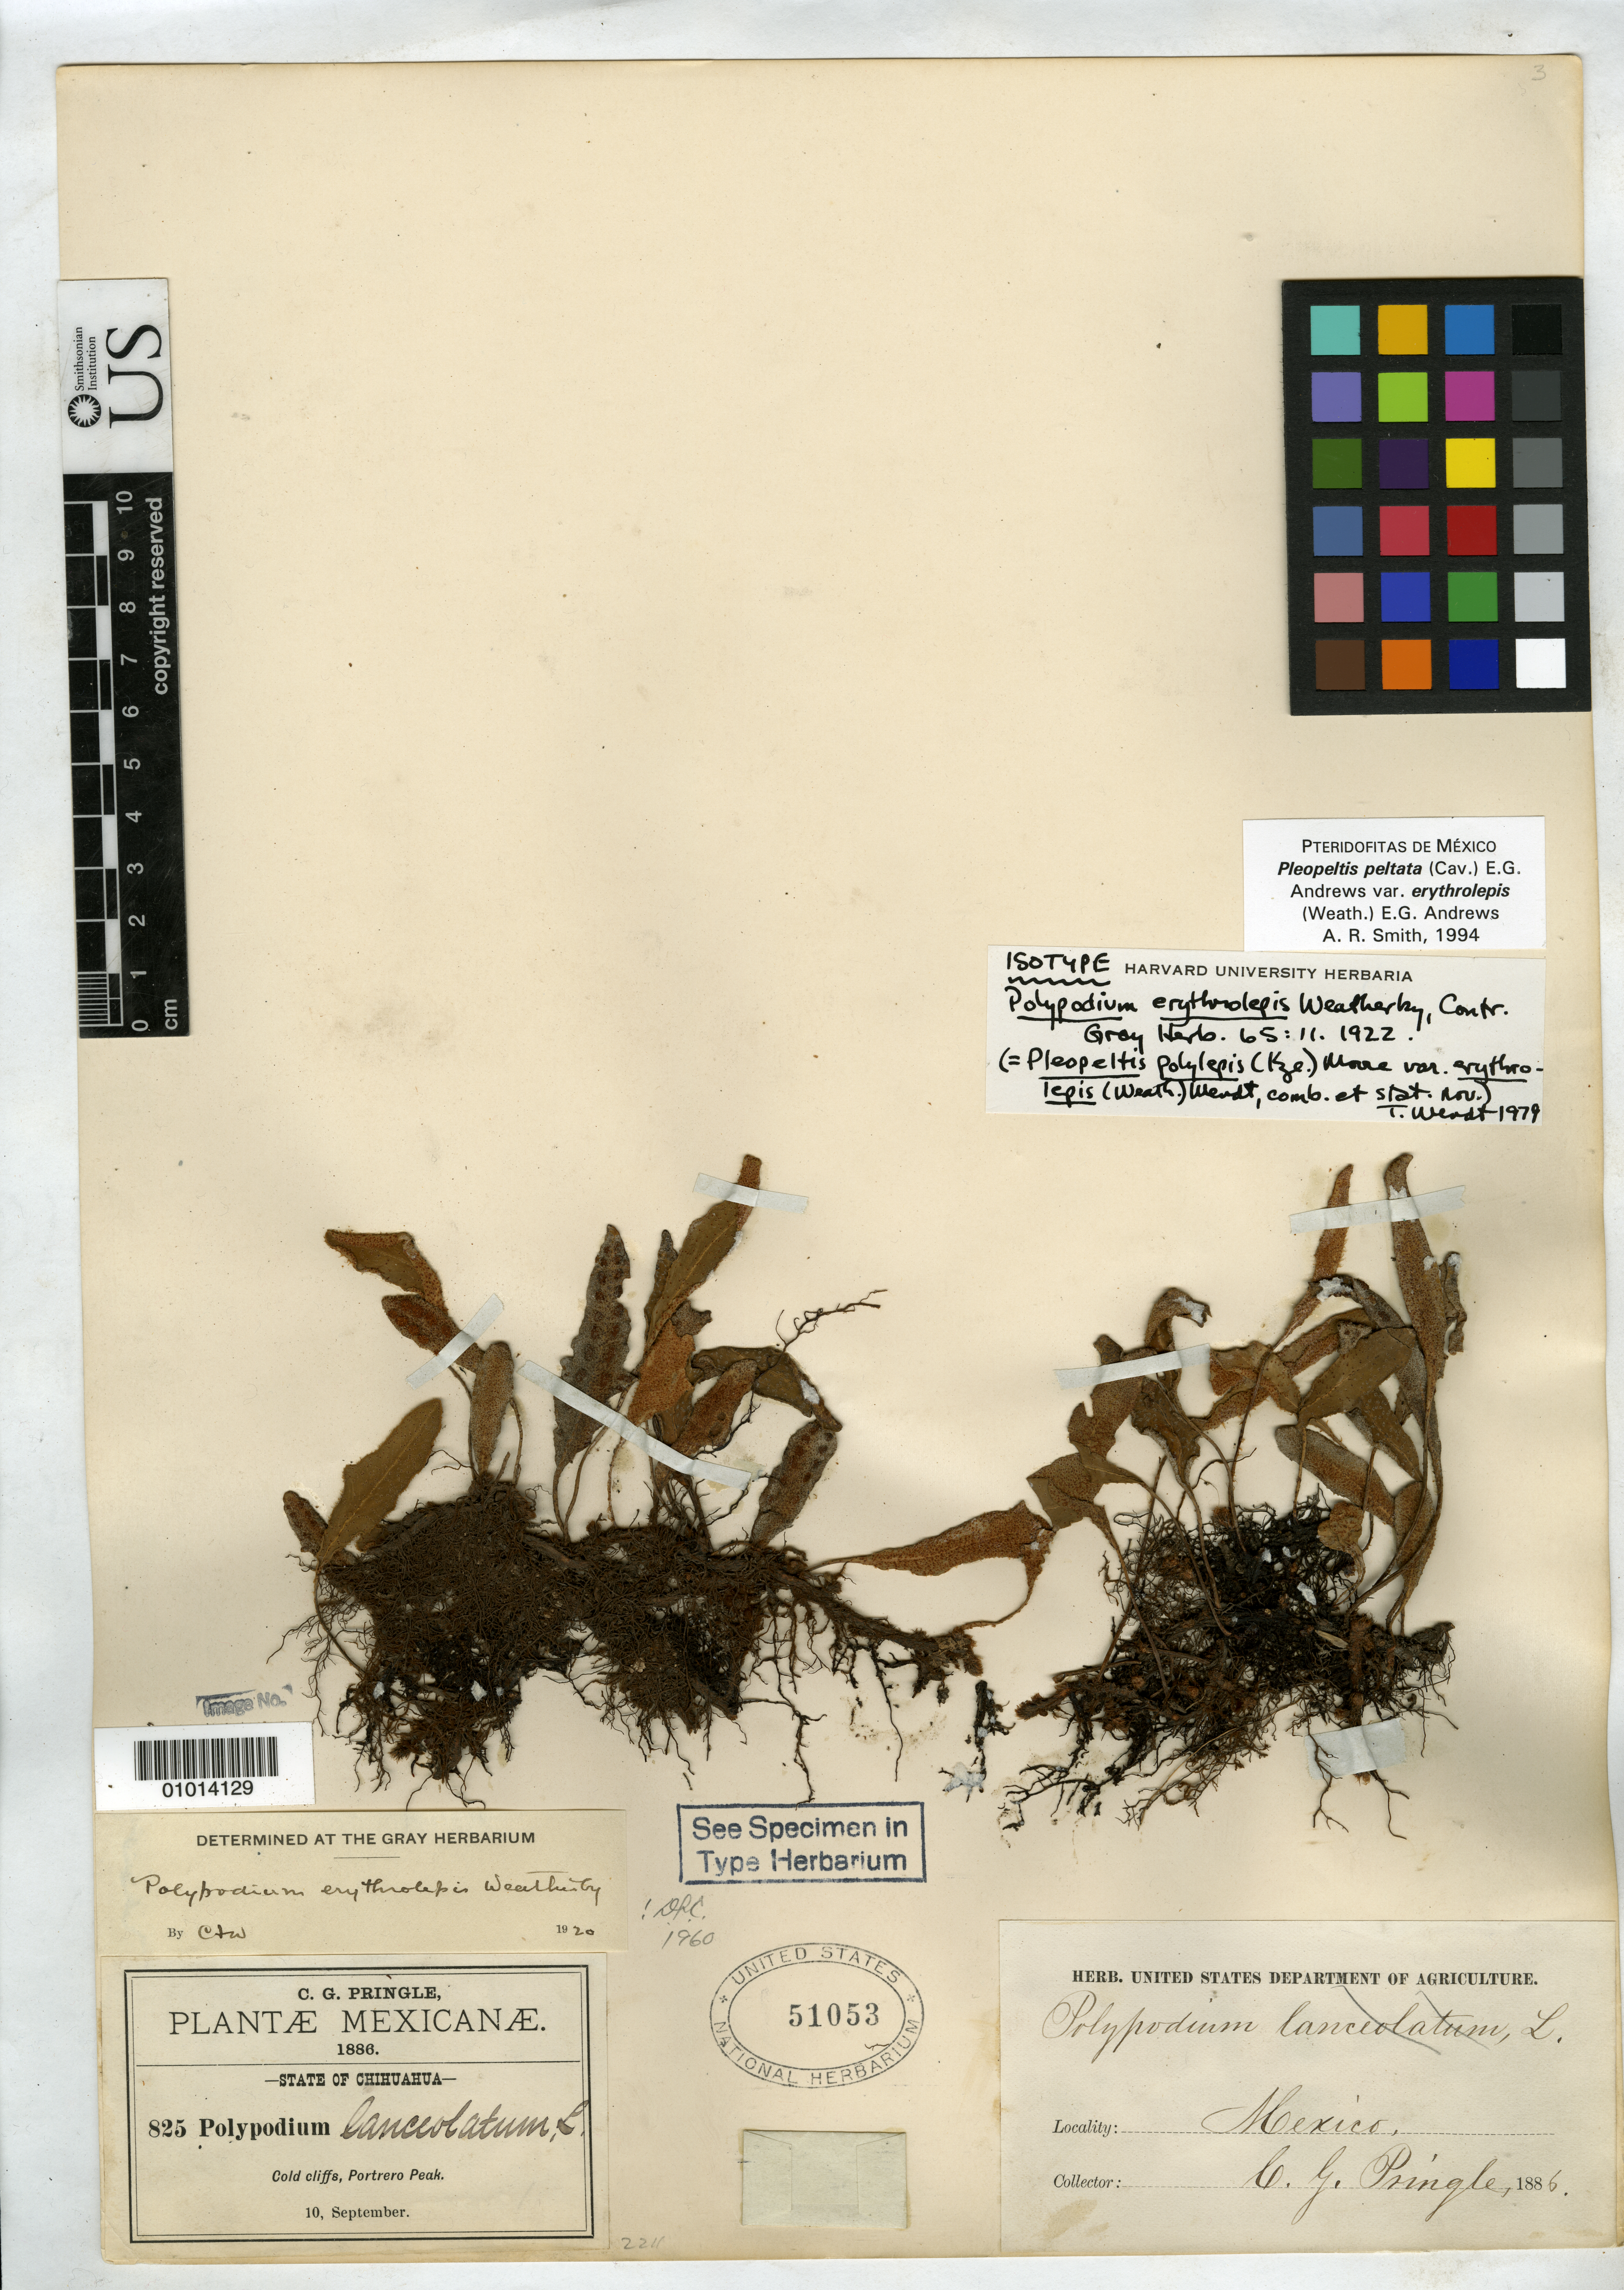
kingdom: Plantae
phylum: Tracheophyta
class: Polypodiopsida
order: Polypodiales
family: Polypodiaceae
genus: Polypodium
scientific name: Polypodium erythrolepis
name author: Weath.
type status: Isotype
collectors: C. G. Pringle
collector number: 825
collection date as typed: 10 Sep 1886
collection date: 1886-09-10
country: Mexico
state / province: Chihuahua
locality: Cold cliffs, Portrero Peak.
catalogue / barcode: US 51053